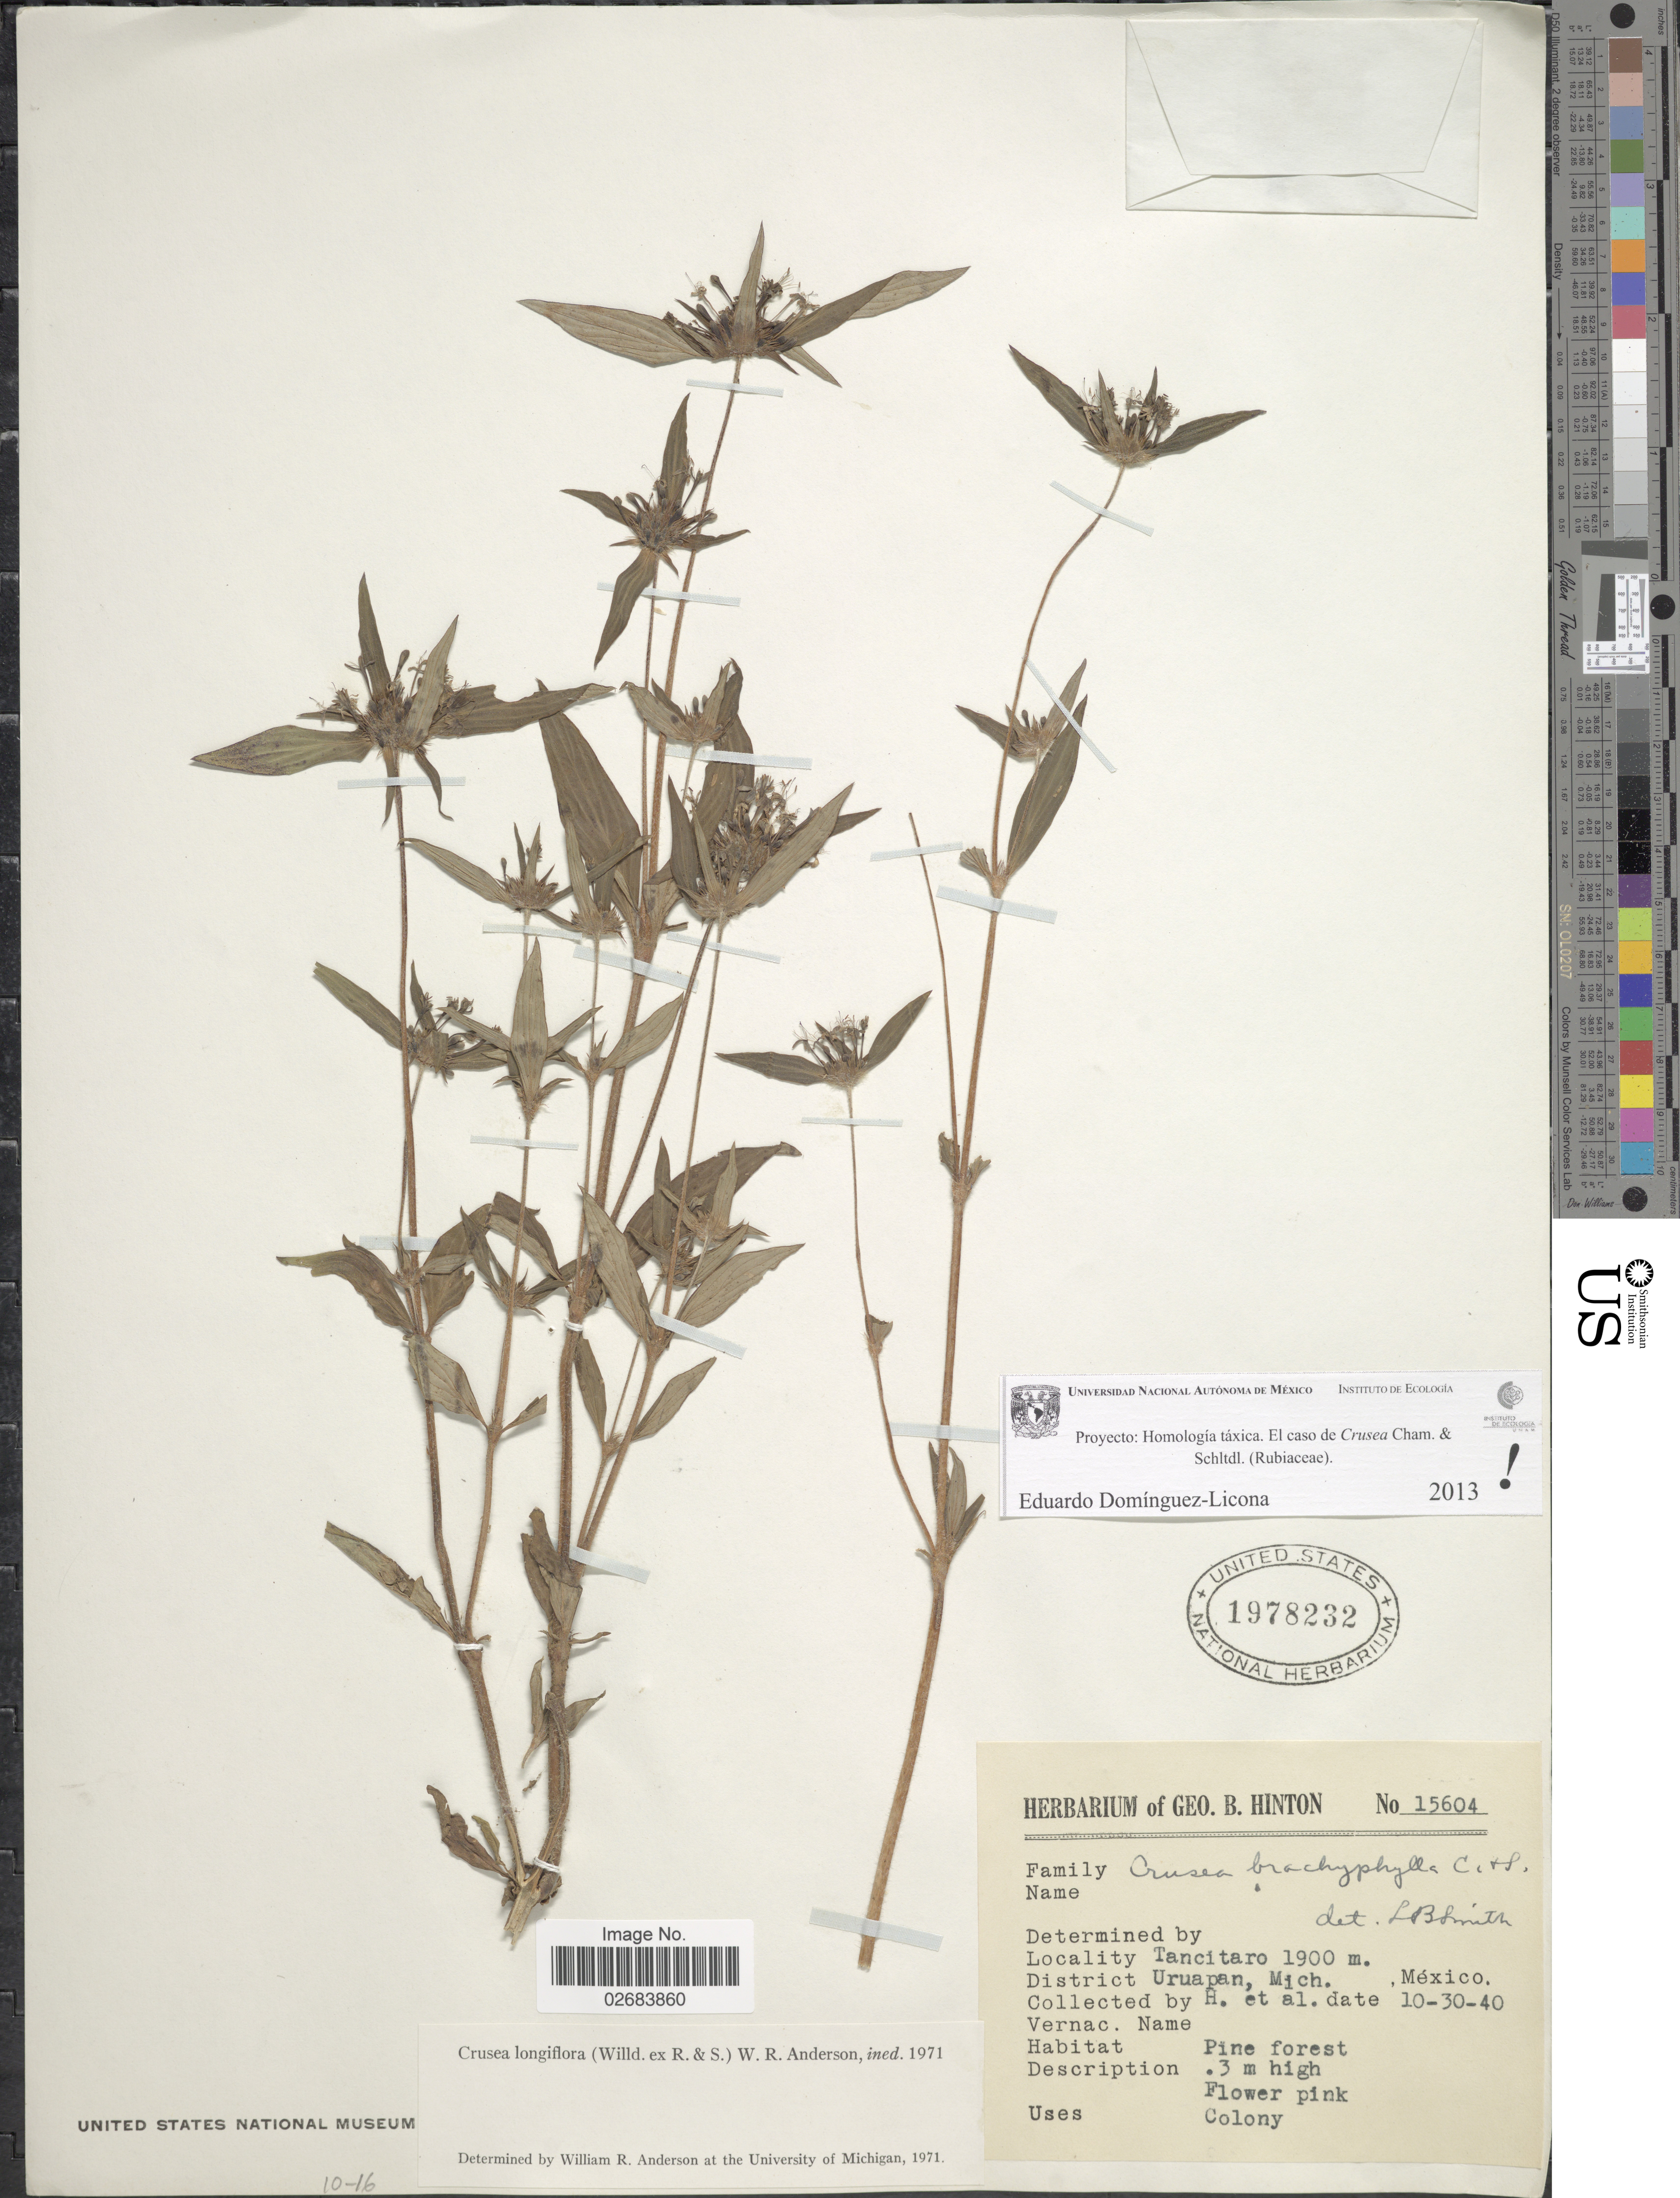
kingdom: Plantae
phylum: Tracheophyta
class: Magnoliopsida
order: Gentianales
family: Rubiaceae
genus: Crusea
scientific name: Crusea longiflora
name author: (Willd. ex Roem. & Schult.) W.R. Anderson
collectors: G. B. Hinton & et al.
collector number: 15604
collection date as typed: Transcribed d/m/y: 30/10/40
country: Mexico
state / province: Michoacán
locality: Tancitaro, District Uruapan.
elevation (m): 1900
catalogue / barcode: US 1978232